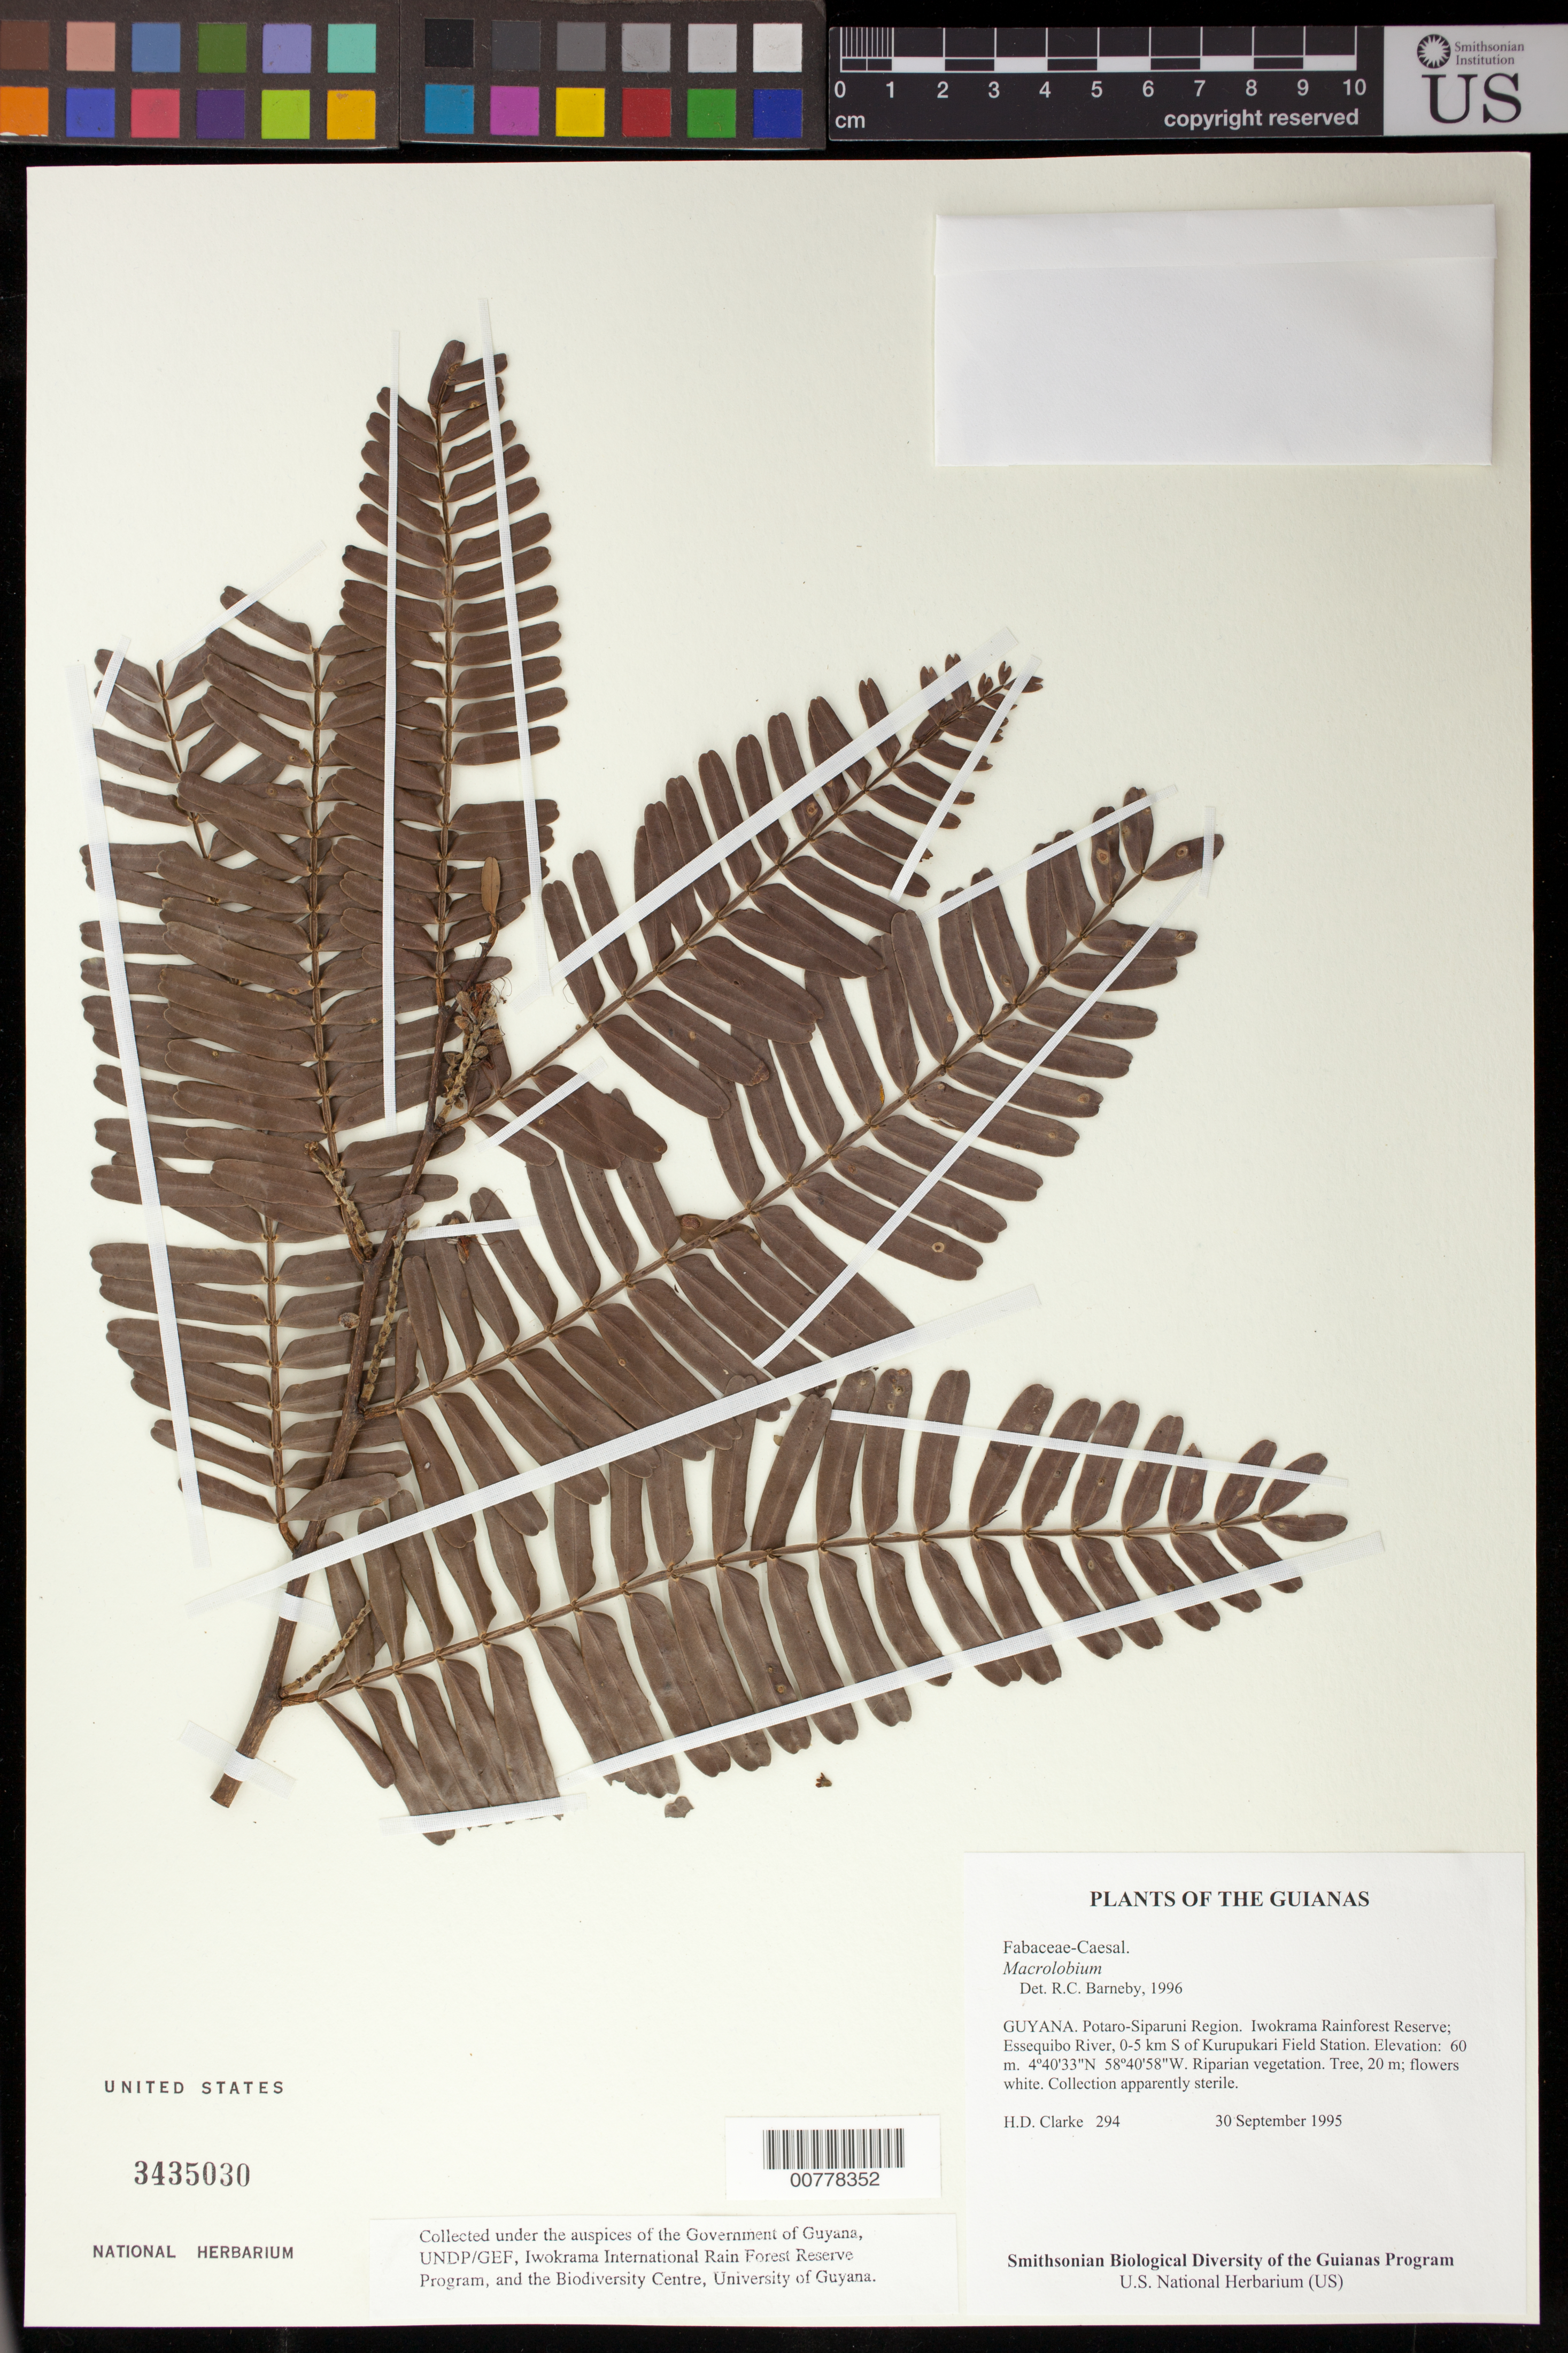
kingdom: Plantae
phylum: Tracheophyta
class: Magnoliopsida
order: Fabales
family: Fabaceae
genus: Macrolobium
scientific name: Macrolobium acaciifolium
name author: (Benth.) Benth.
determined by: Trujillo, A. M.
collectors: H. D. Clarke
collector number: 294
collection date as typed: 30 September 1995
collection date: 1995-09-30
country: Guyana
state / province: Potaro-Siparuni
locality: Iwokrama Rainforest Reserve; Essequibo River, 0-5 km S of Kurupukari Field Station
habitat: Riparian vegetation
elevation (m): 60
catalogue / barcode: US 3435030